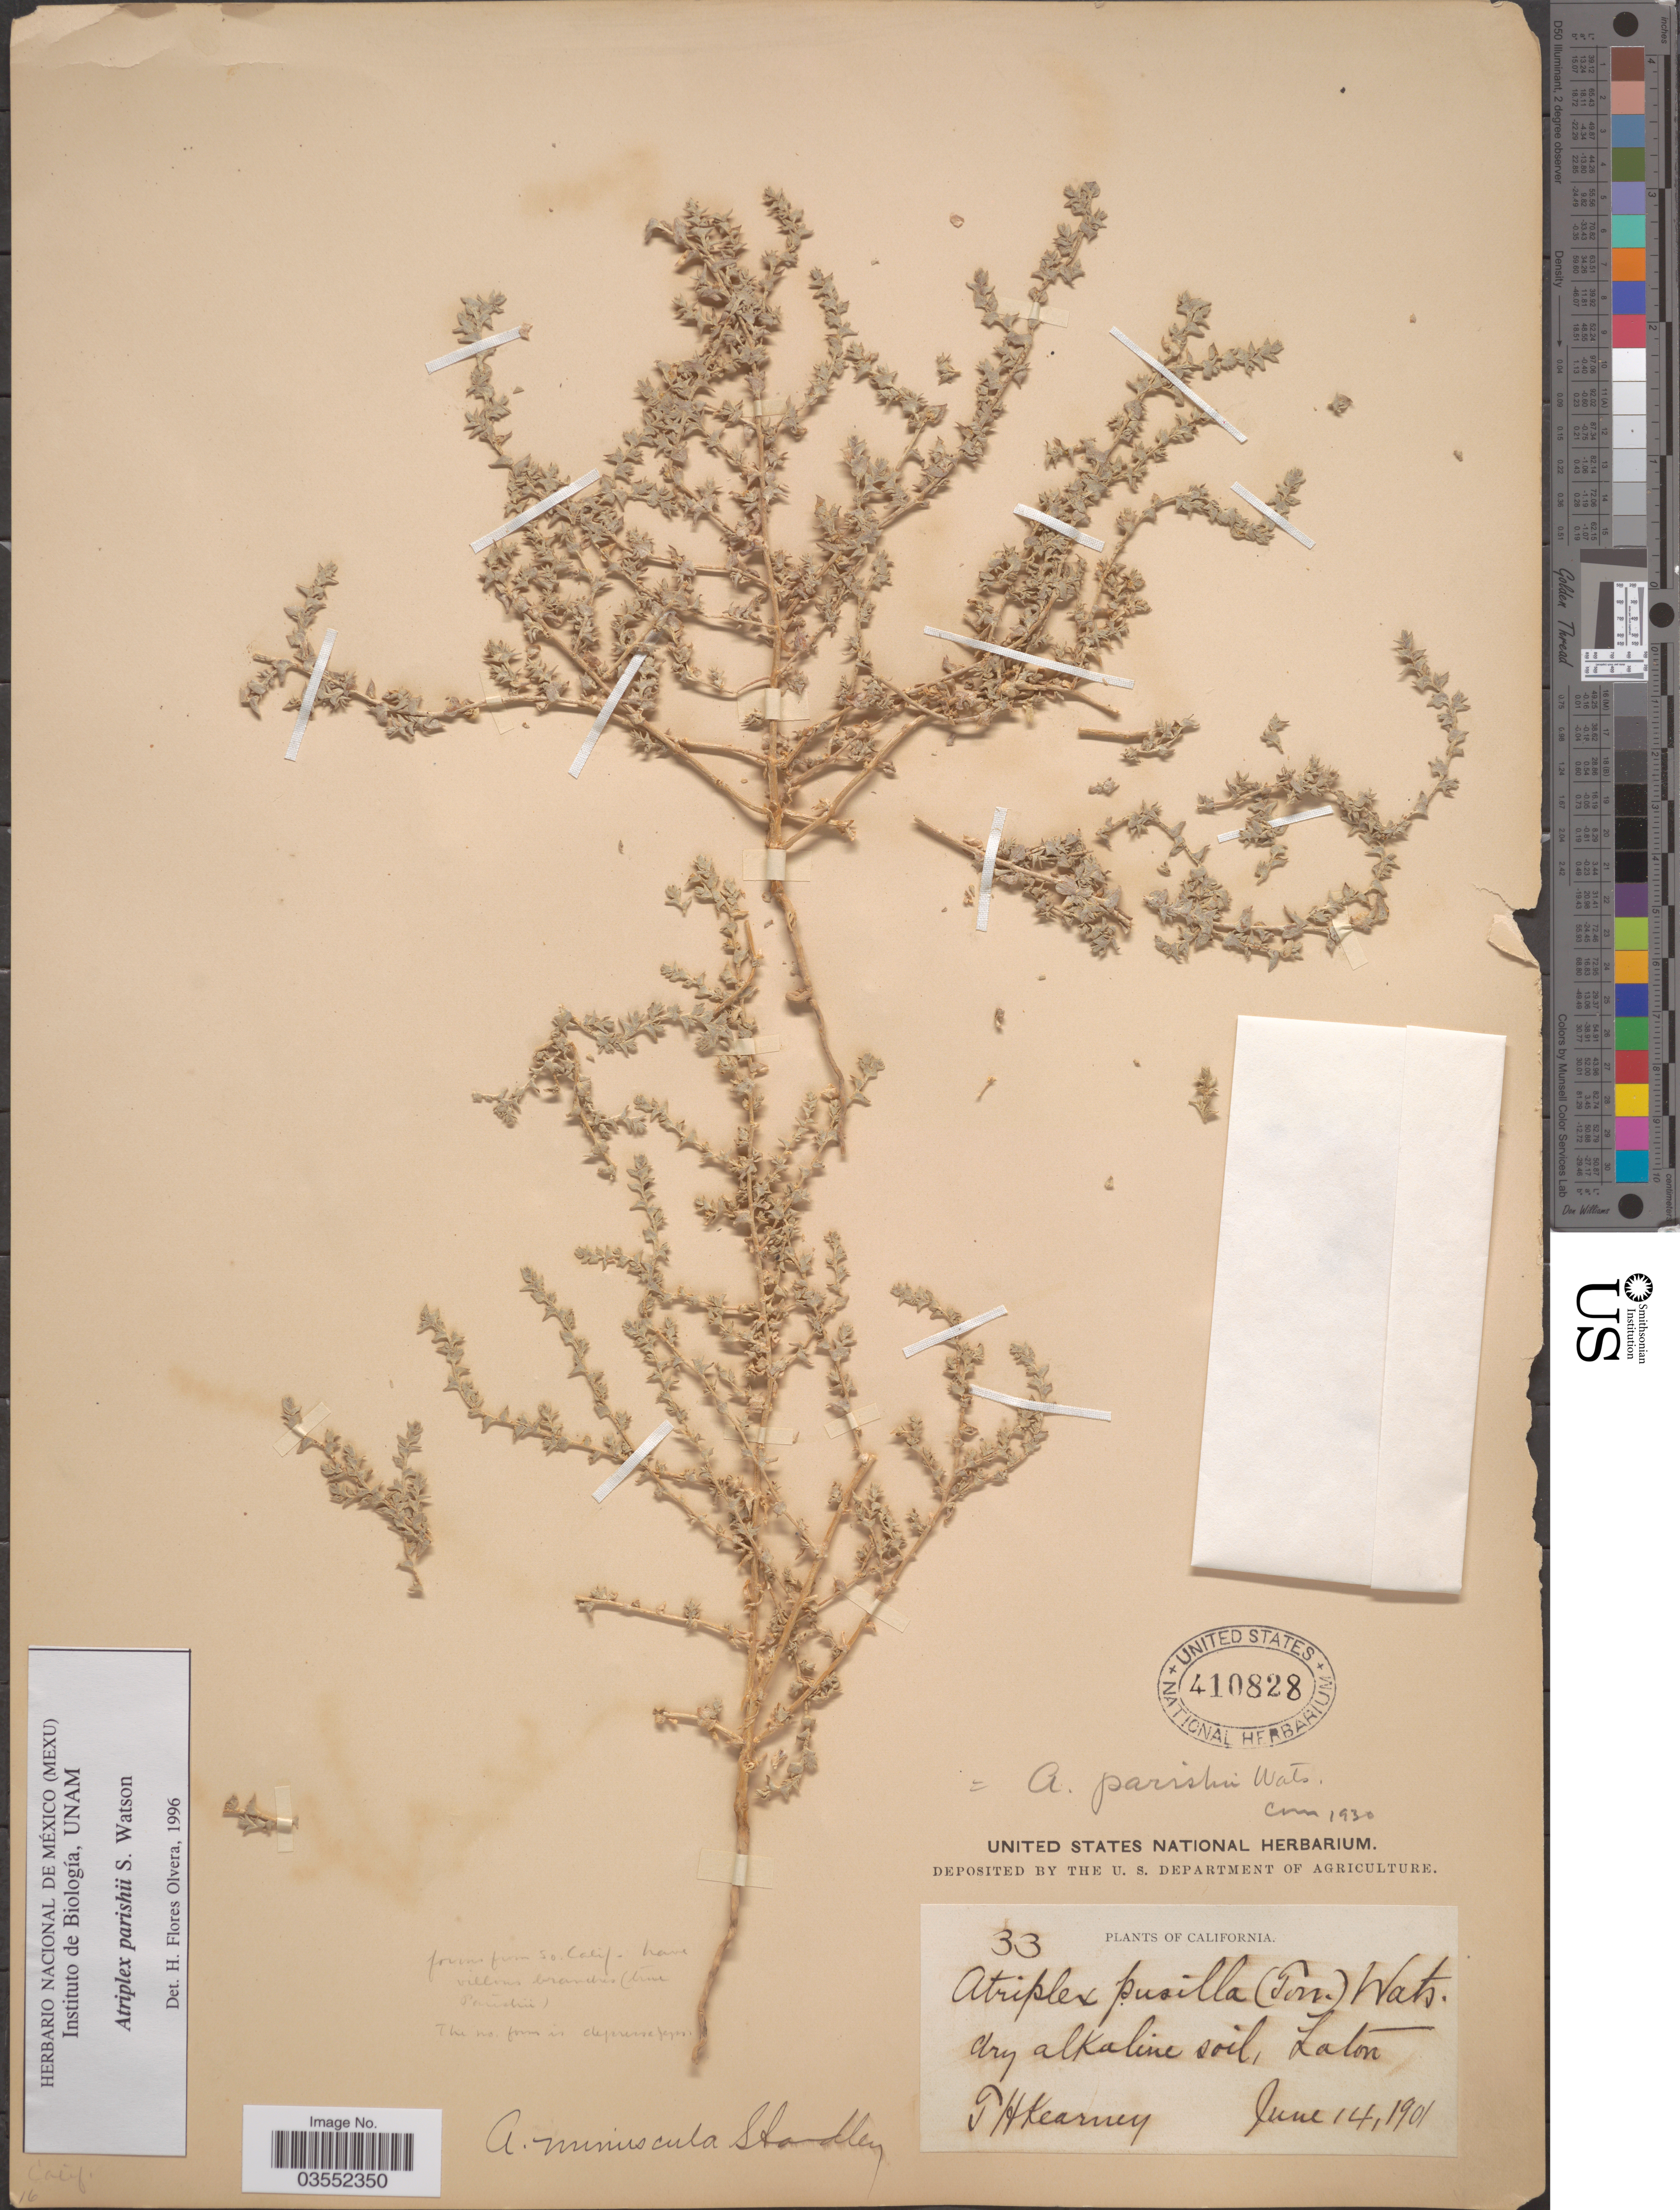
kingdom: Plantae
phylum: Tracheophyta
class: Magnoliopsida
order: Caryophyllales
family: Amaranthaceae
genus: Atriplex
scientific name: Atriplex parishii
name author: S. Watson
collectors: T. H. Kearney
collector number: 33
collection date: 1901-06-14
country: United States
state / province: California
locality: Dry alkaline soil, Laton.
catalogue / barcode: US 410828